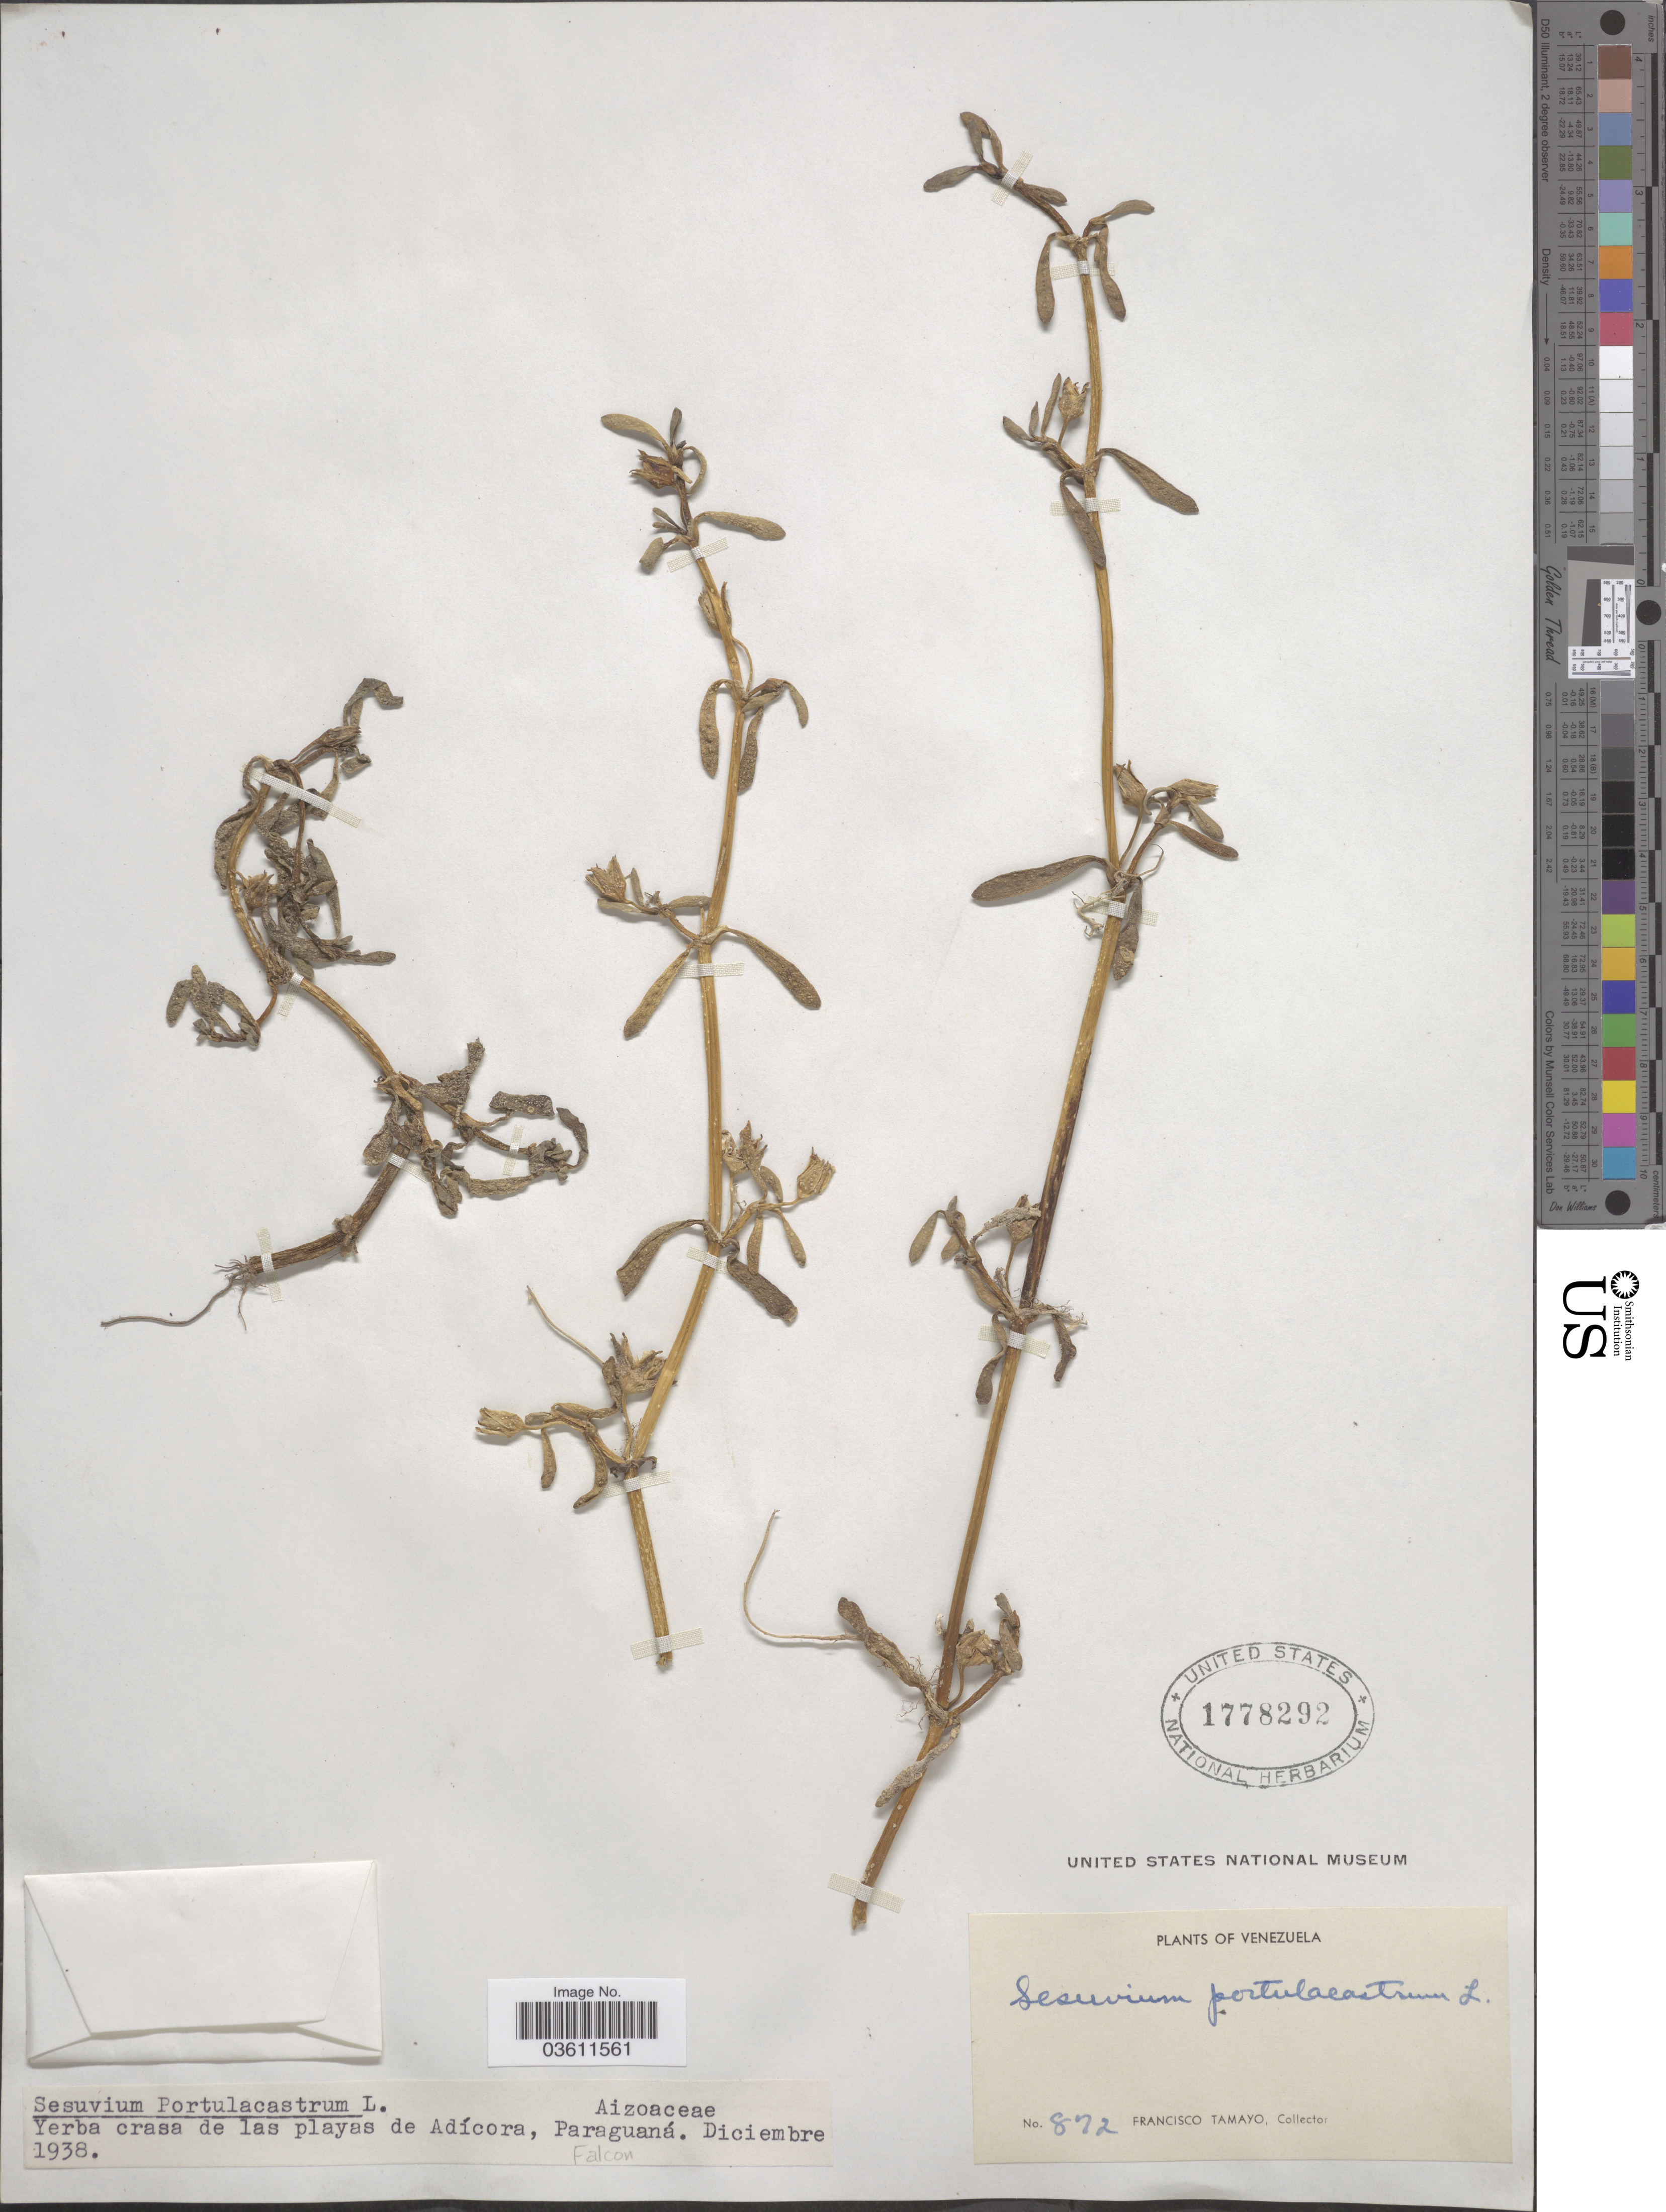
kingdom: Plantae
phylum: Tracheophyta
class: Magnoliopsida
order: Caryophyllales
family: Aizoaceae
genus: Sesuvium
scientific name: Sesuvium portulacastrum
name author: (L.) L.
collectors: F. Tamayo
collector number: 872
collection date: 1938-12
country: Venezuela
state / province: Falcón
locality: Yerba crasa de las playas de Adícora, Paraguaná.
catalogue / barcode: US 1778292